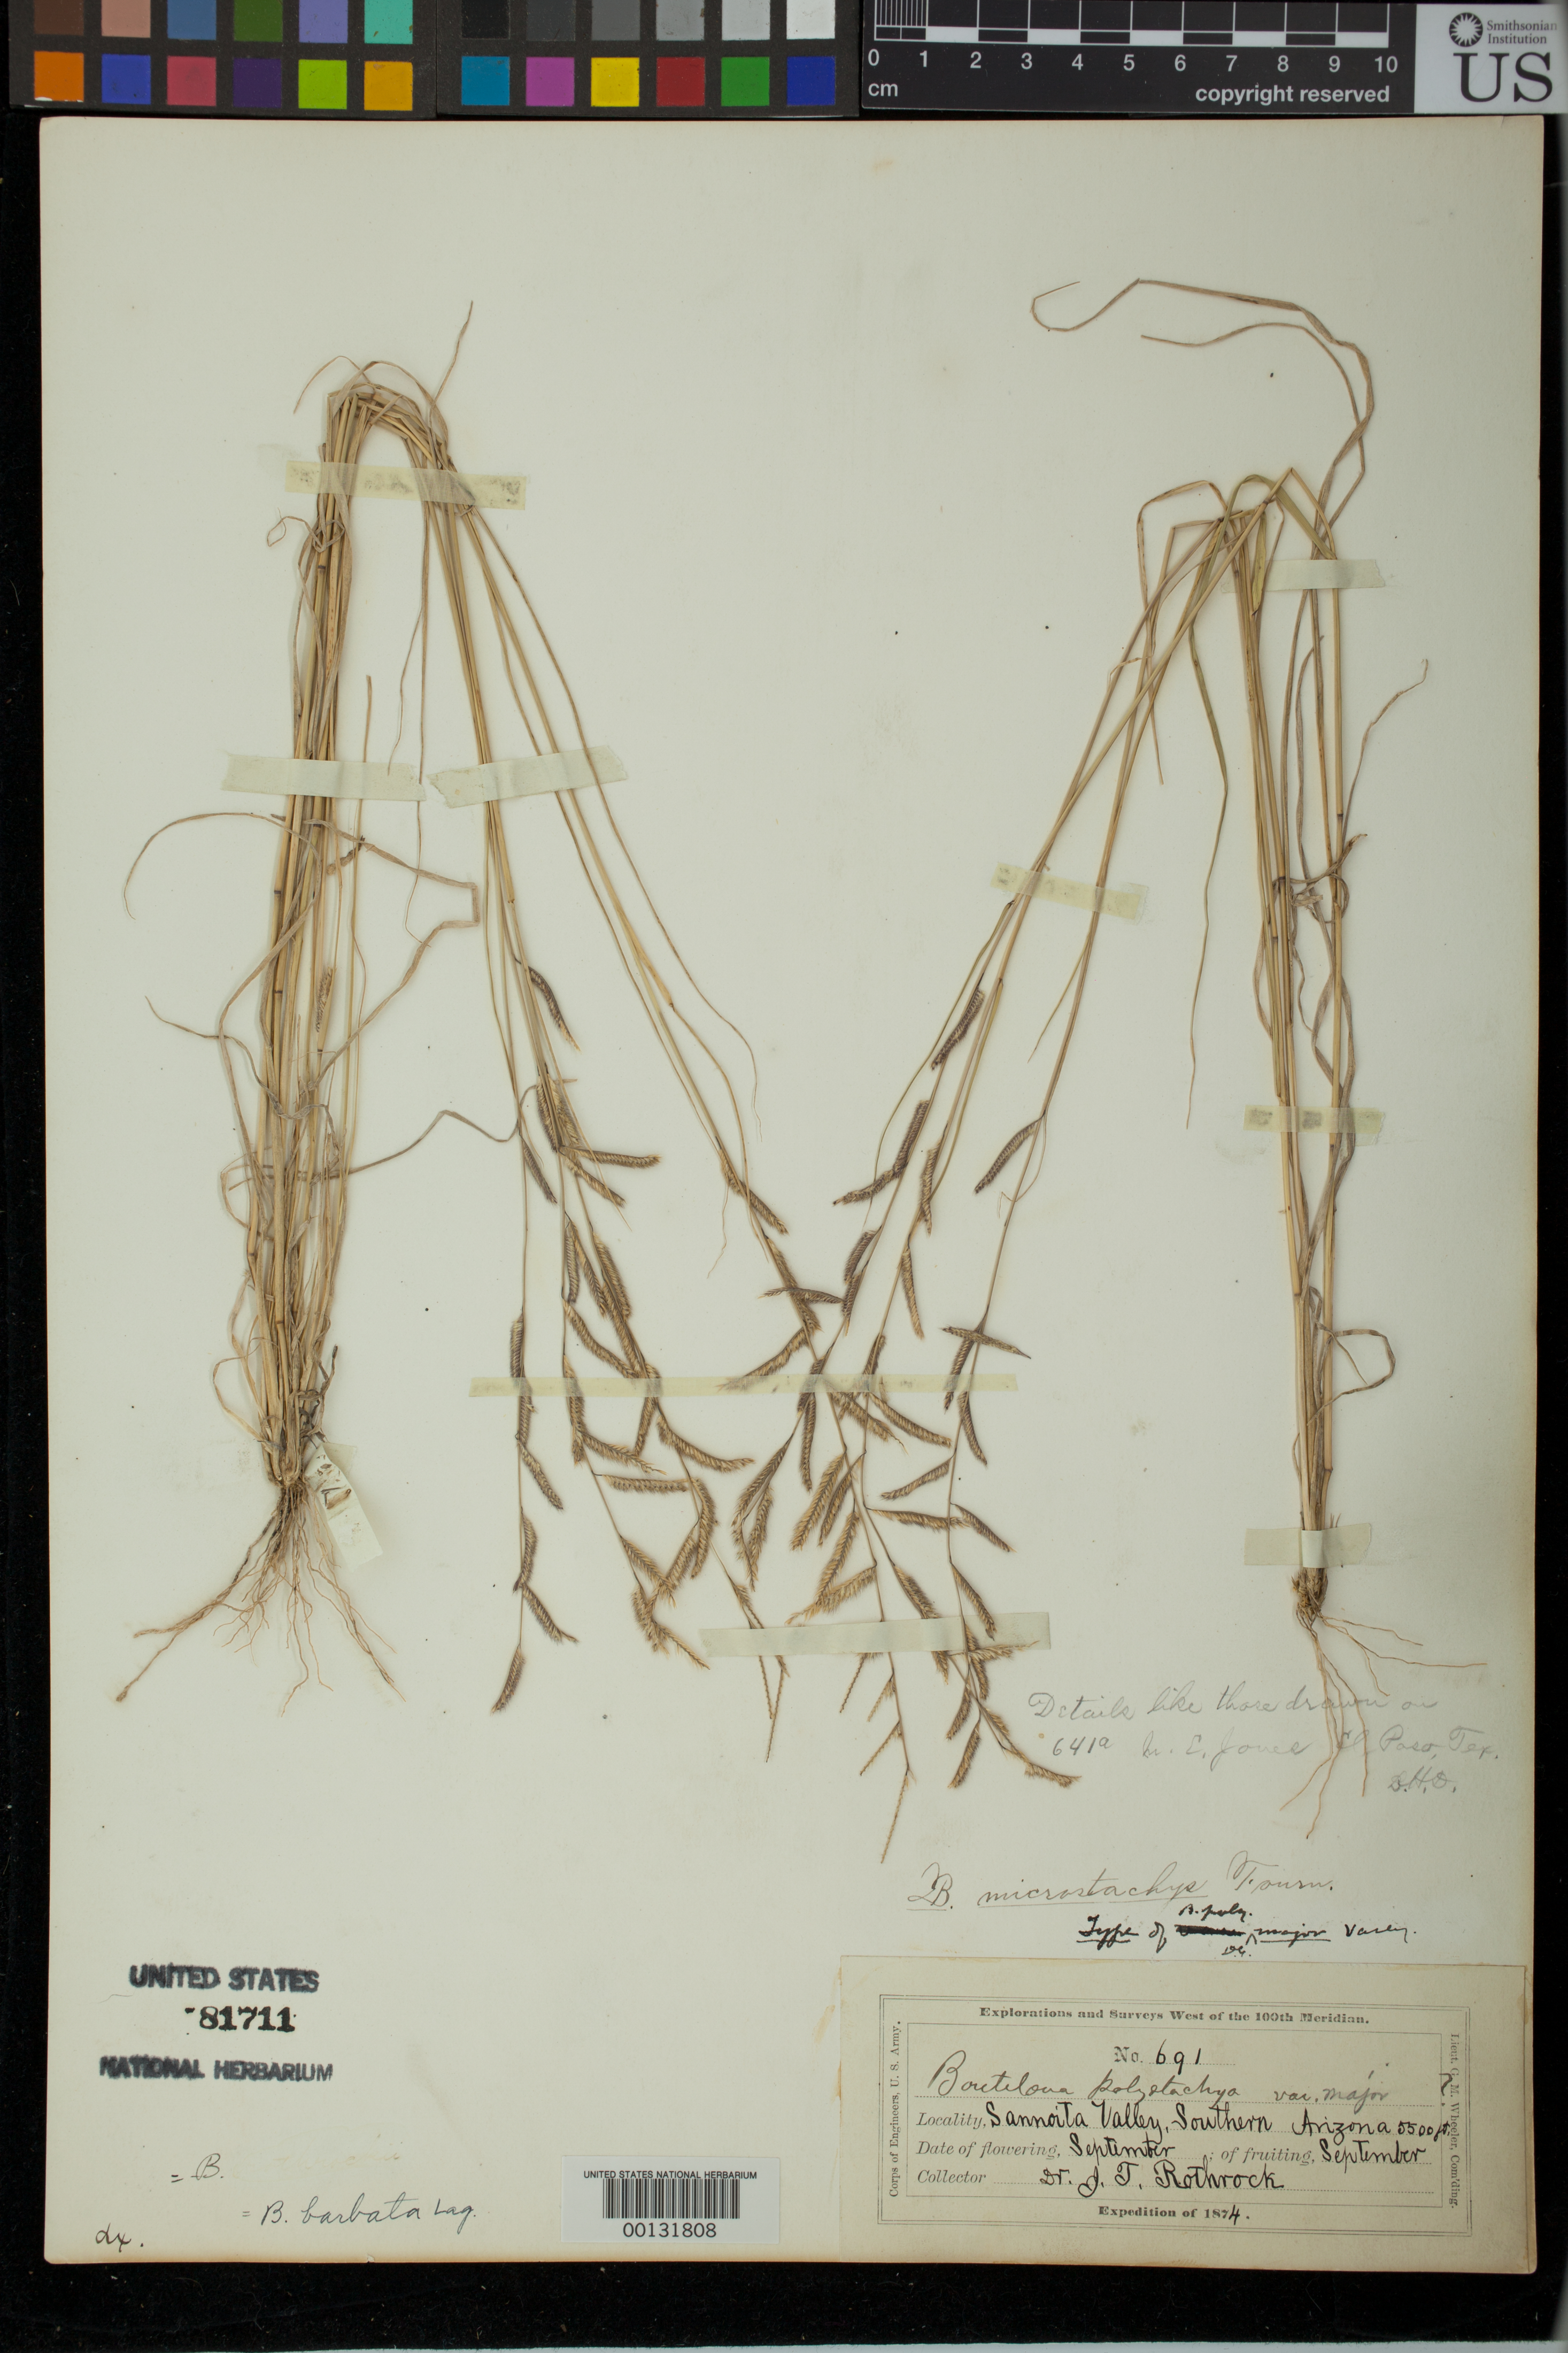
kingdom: Plantae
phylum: Tracheophyta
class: Liliopsida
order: Poales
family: Poaceae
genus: Bouteloua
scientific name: Bouteloua polystachya var. major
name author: Vasey in G.M. Wheeler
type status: Syntype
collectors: J. T. Rothrock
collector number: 691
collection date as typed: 1874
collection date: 1874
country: United States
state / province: Arizona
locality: Sannoita Valley.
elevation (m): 1676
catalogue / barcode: US 81711